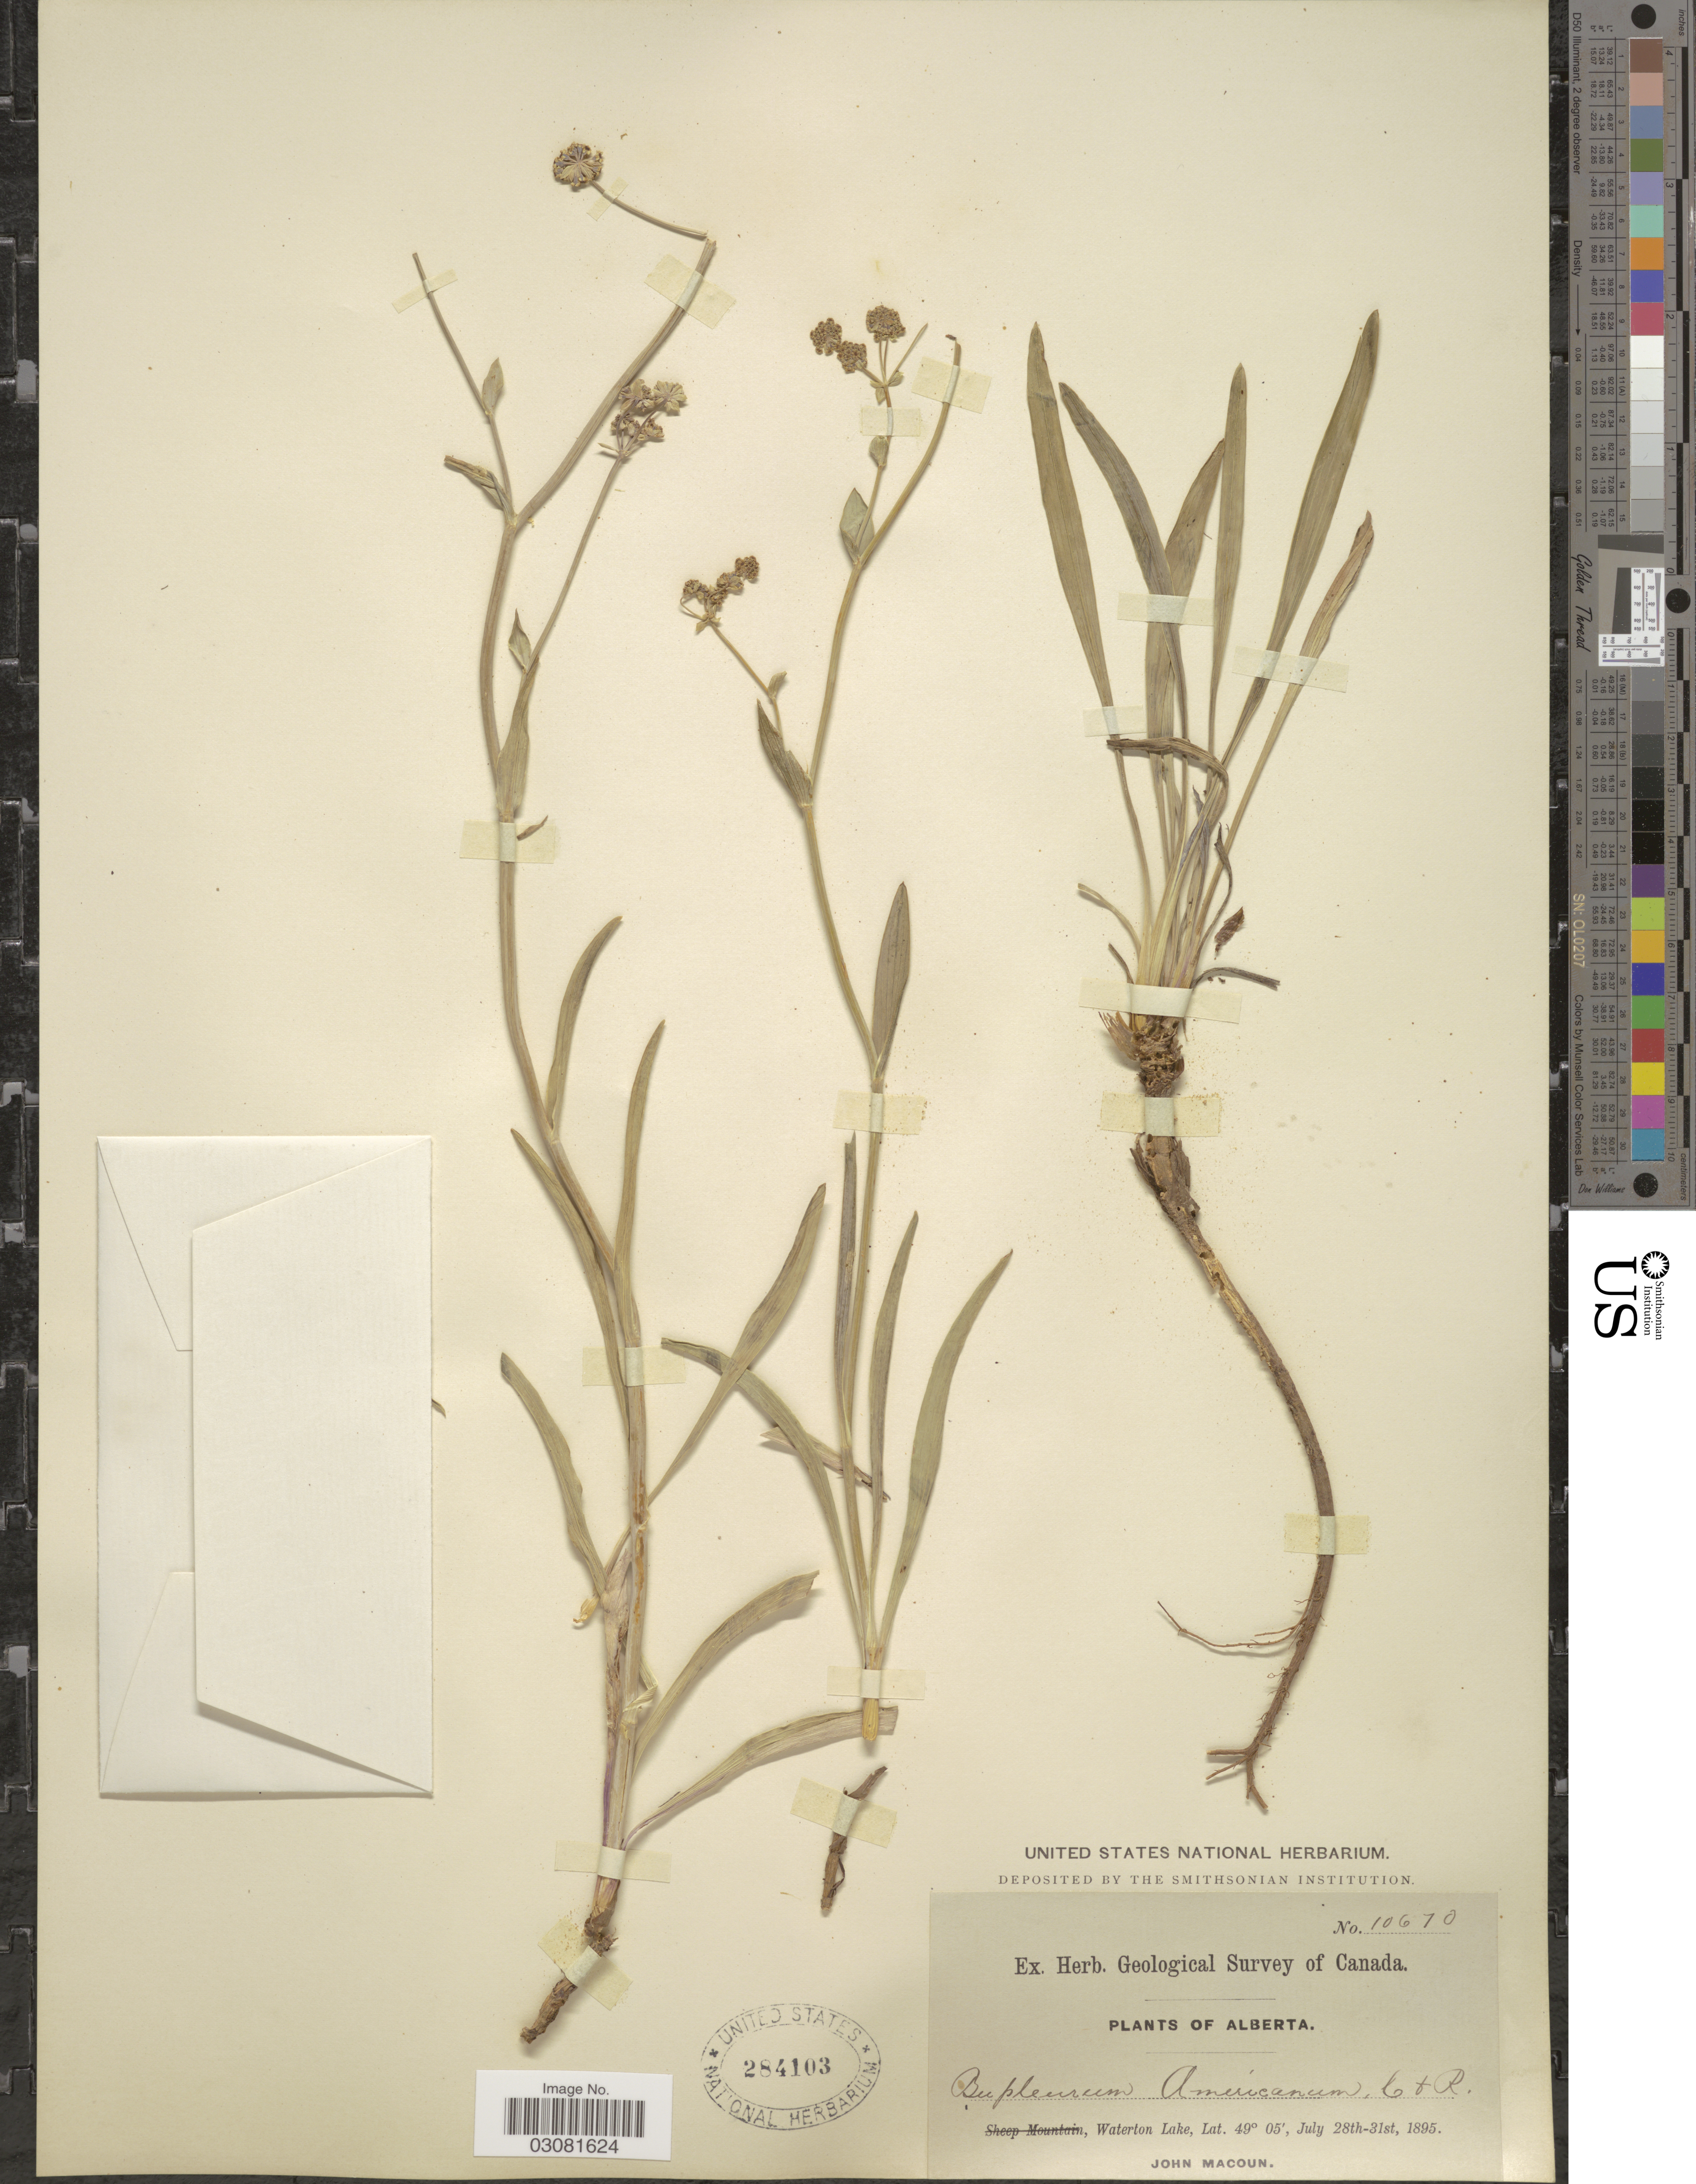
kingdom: Plantae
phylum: Tracheophyta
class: Magnoliopsida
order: Apiales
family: Apiaceae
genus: Bupleurum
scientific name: Bupleurum americanum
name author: J.M. Coult. & Rose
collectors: J. Macoun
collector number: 10670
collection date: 1895-07-28/1895-07-31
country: Canada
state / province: Alberta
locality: Waterton Lake.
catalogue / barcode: US 284103